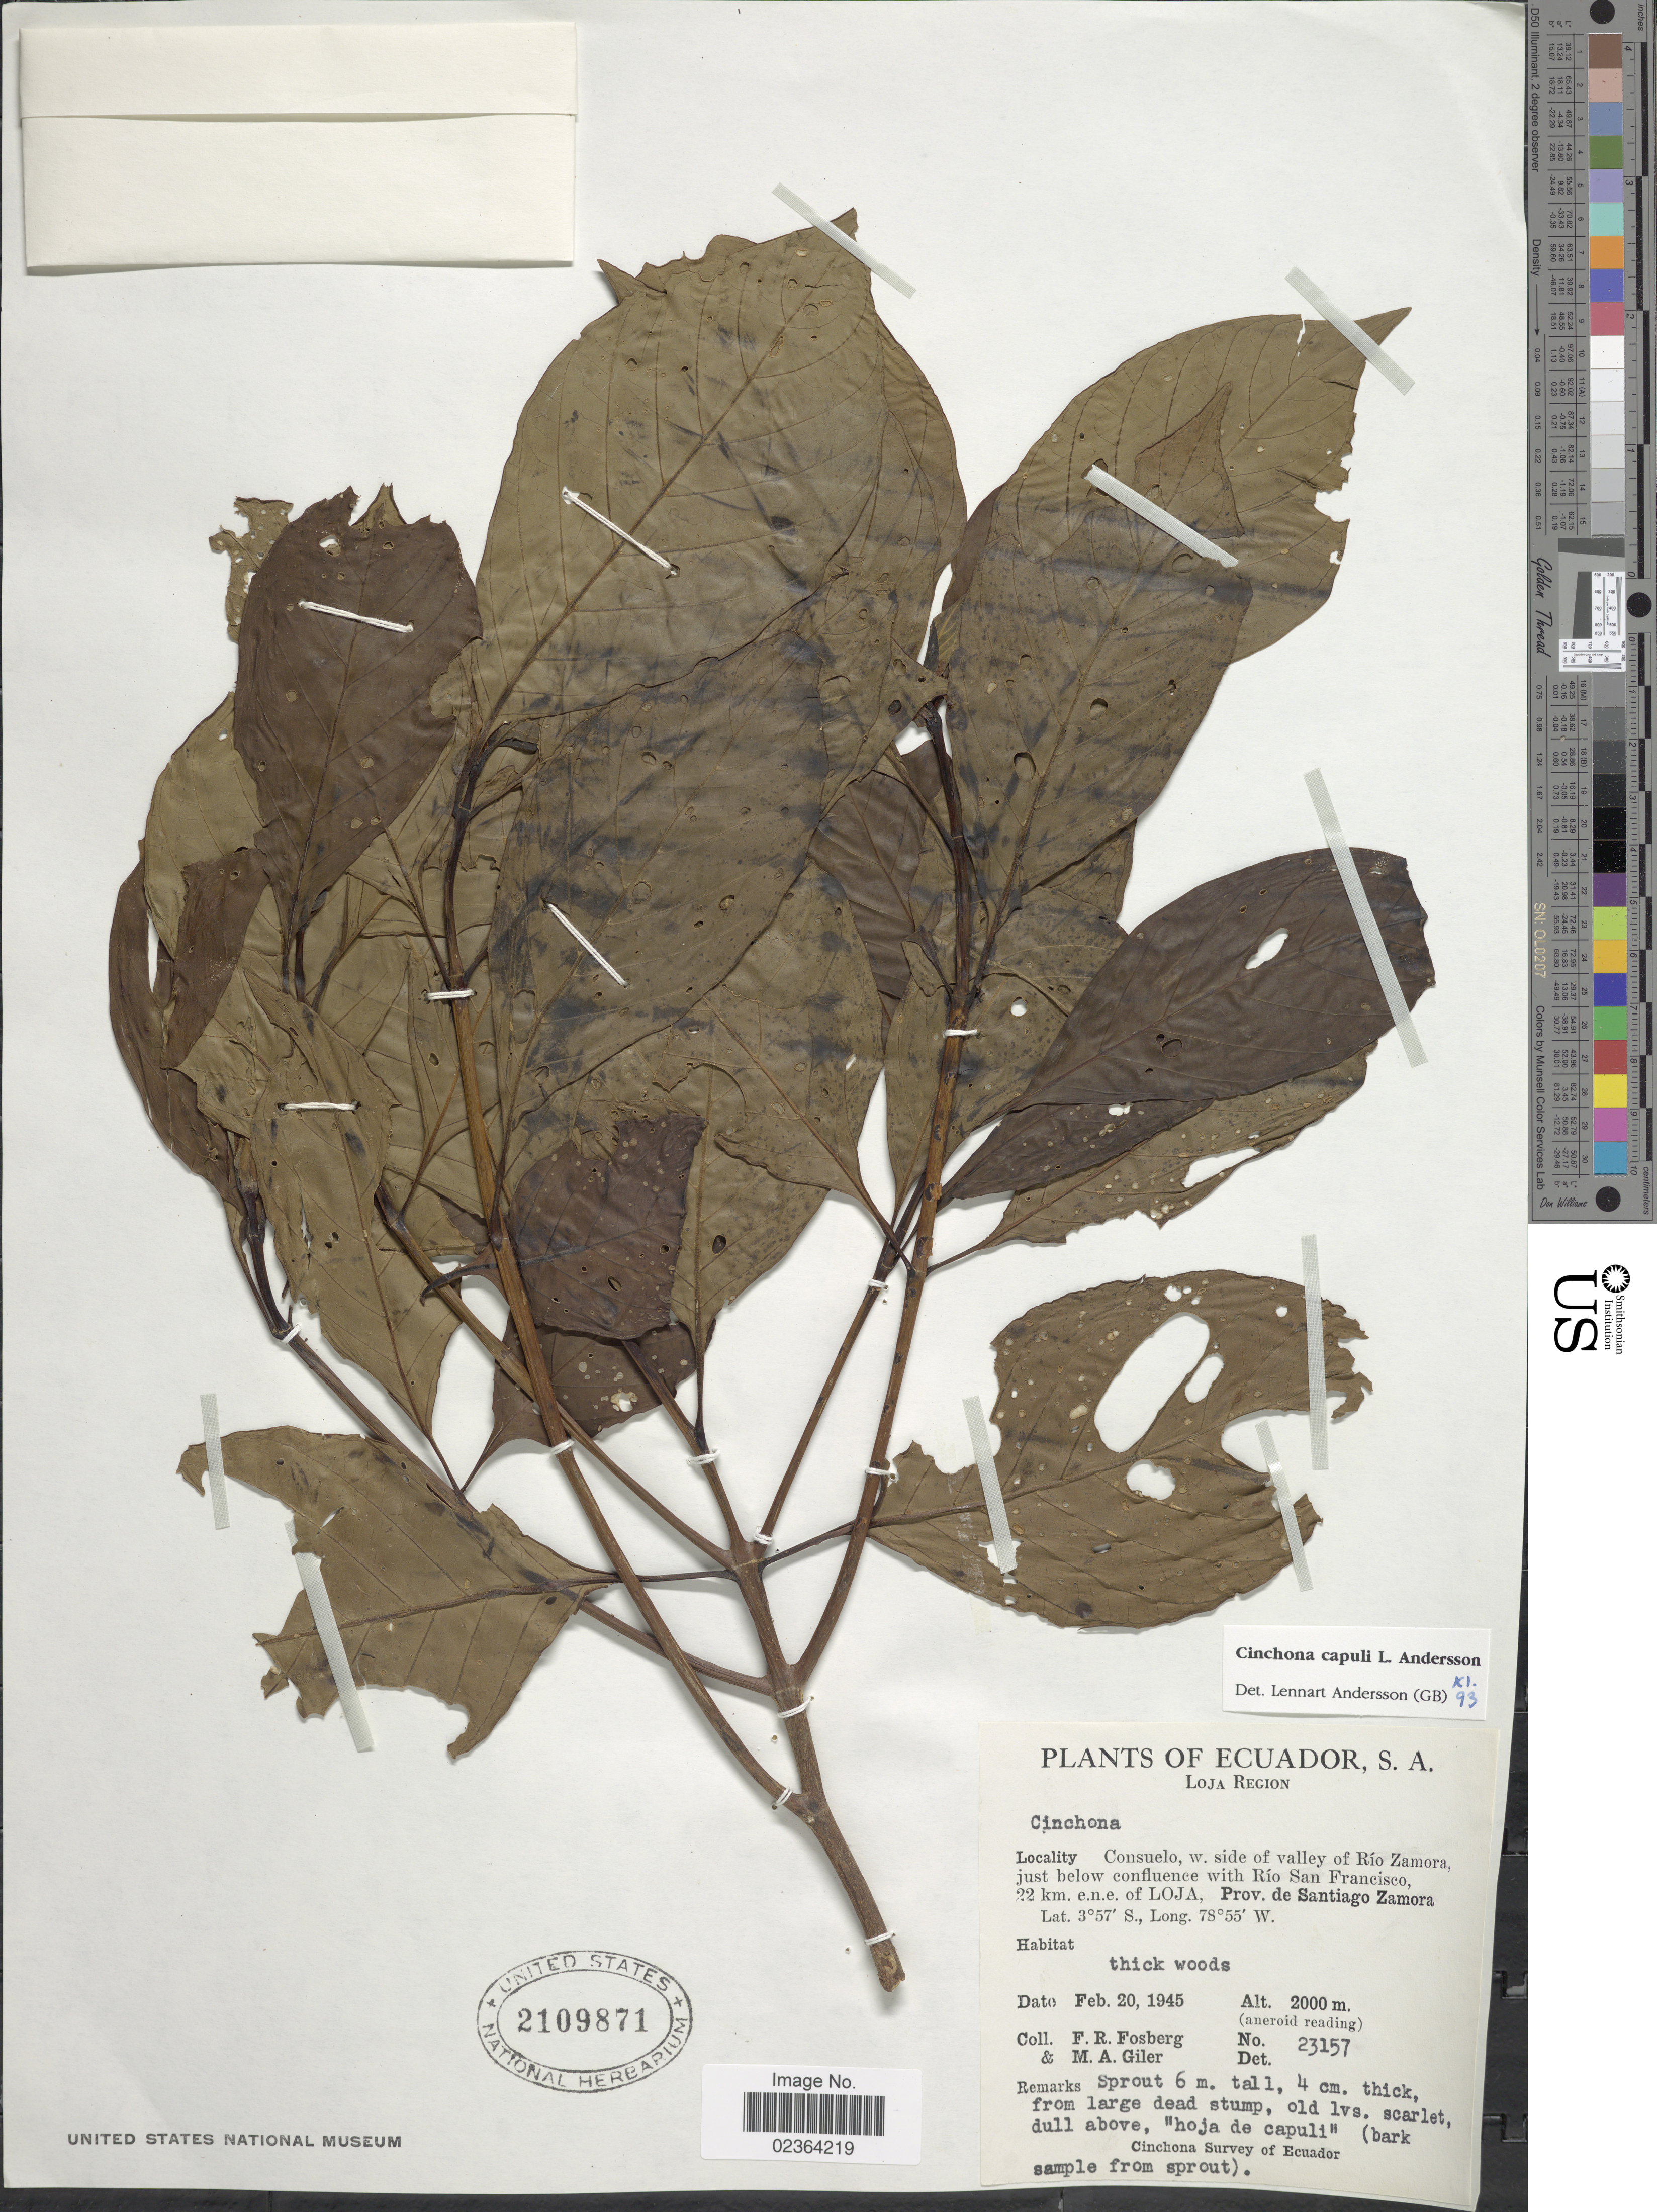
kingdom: Plantae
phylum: Tracheophyta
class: Magnoliopsida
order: Gentianales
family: Rubiaceae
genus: Cinchona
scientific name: Cinchona capuli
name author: L. Andersson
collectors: F. R. Fosberg & M. Giler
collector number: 23157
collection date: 1945-02-20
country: Ecuador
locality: Loja Region, Consuelo, w. side of valley of Rio Zamora, just below confluence with Rio San Francisco, 22 km. e.n.e. of Loja, Prov. de Santiago Zamora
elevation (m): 2000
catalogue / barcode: US 2109871